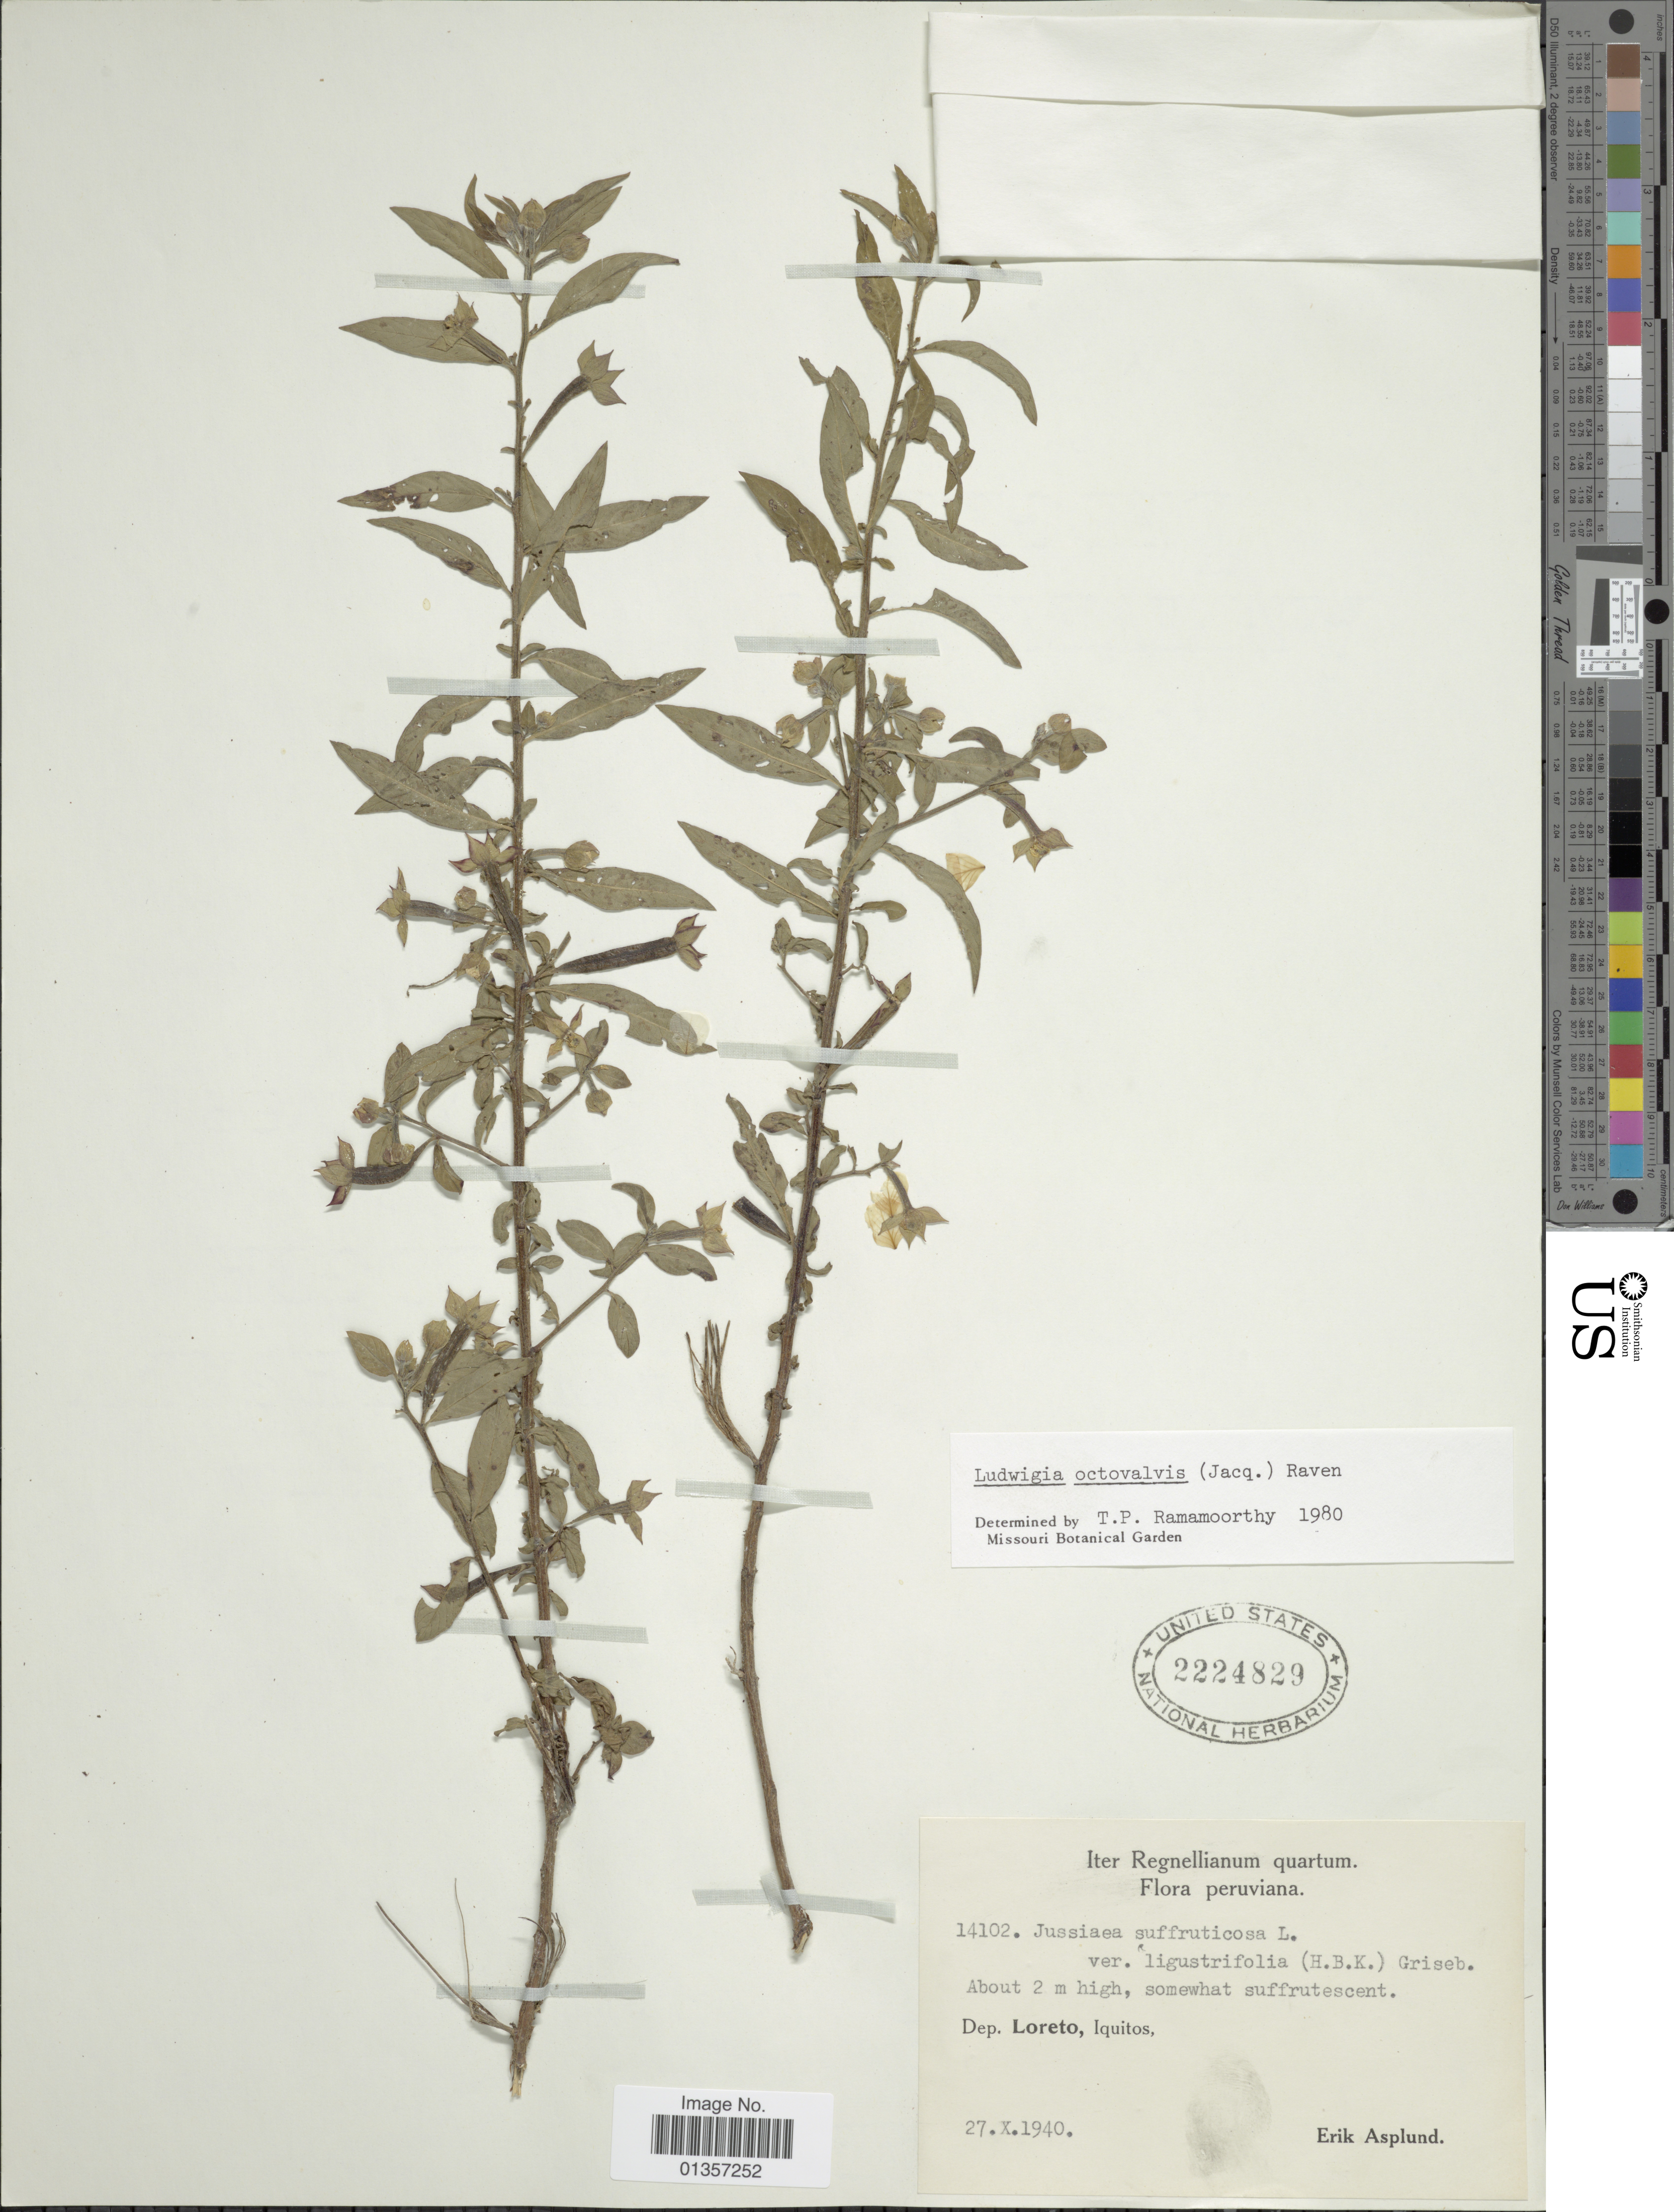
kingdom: Plantae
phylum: Tracheophyta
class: Magnoliopsida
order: Myrtales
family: Onagraceae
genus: Ludwigia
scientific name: Ludwigia octovalvis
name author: (Jacq.) P.H. Raven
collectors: E. Asplund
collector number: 14102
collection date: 1940-10-27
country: Peru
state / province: Loreto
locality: Iquitos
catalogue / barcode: US 2224829